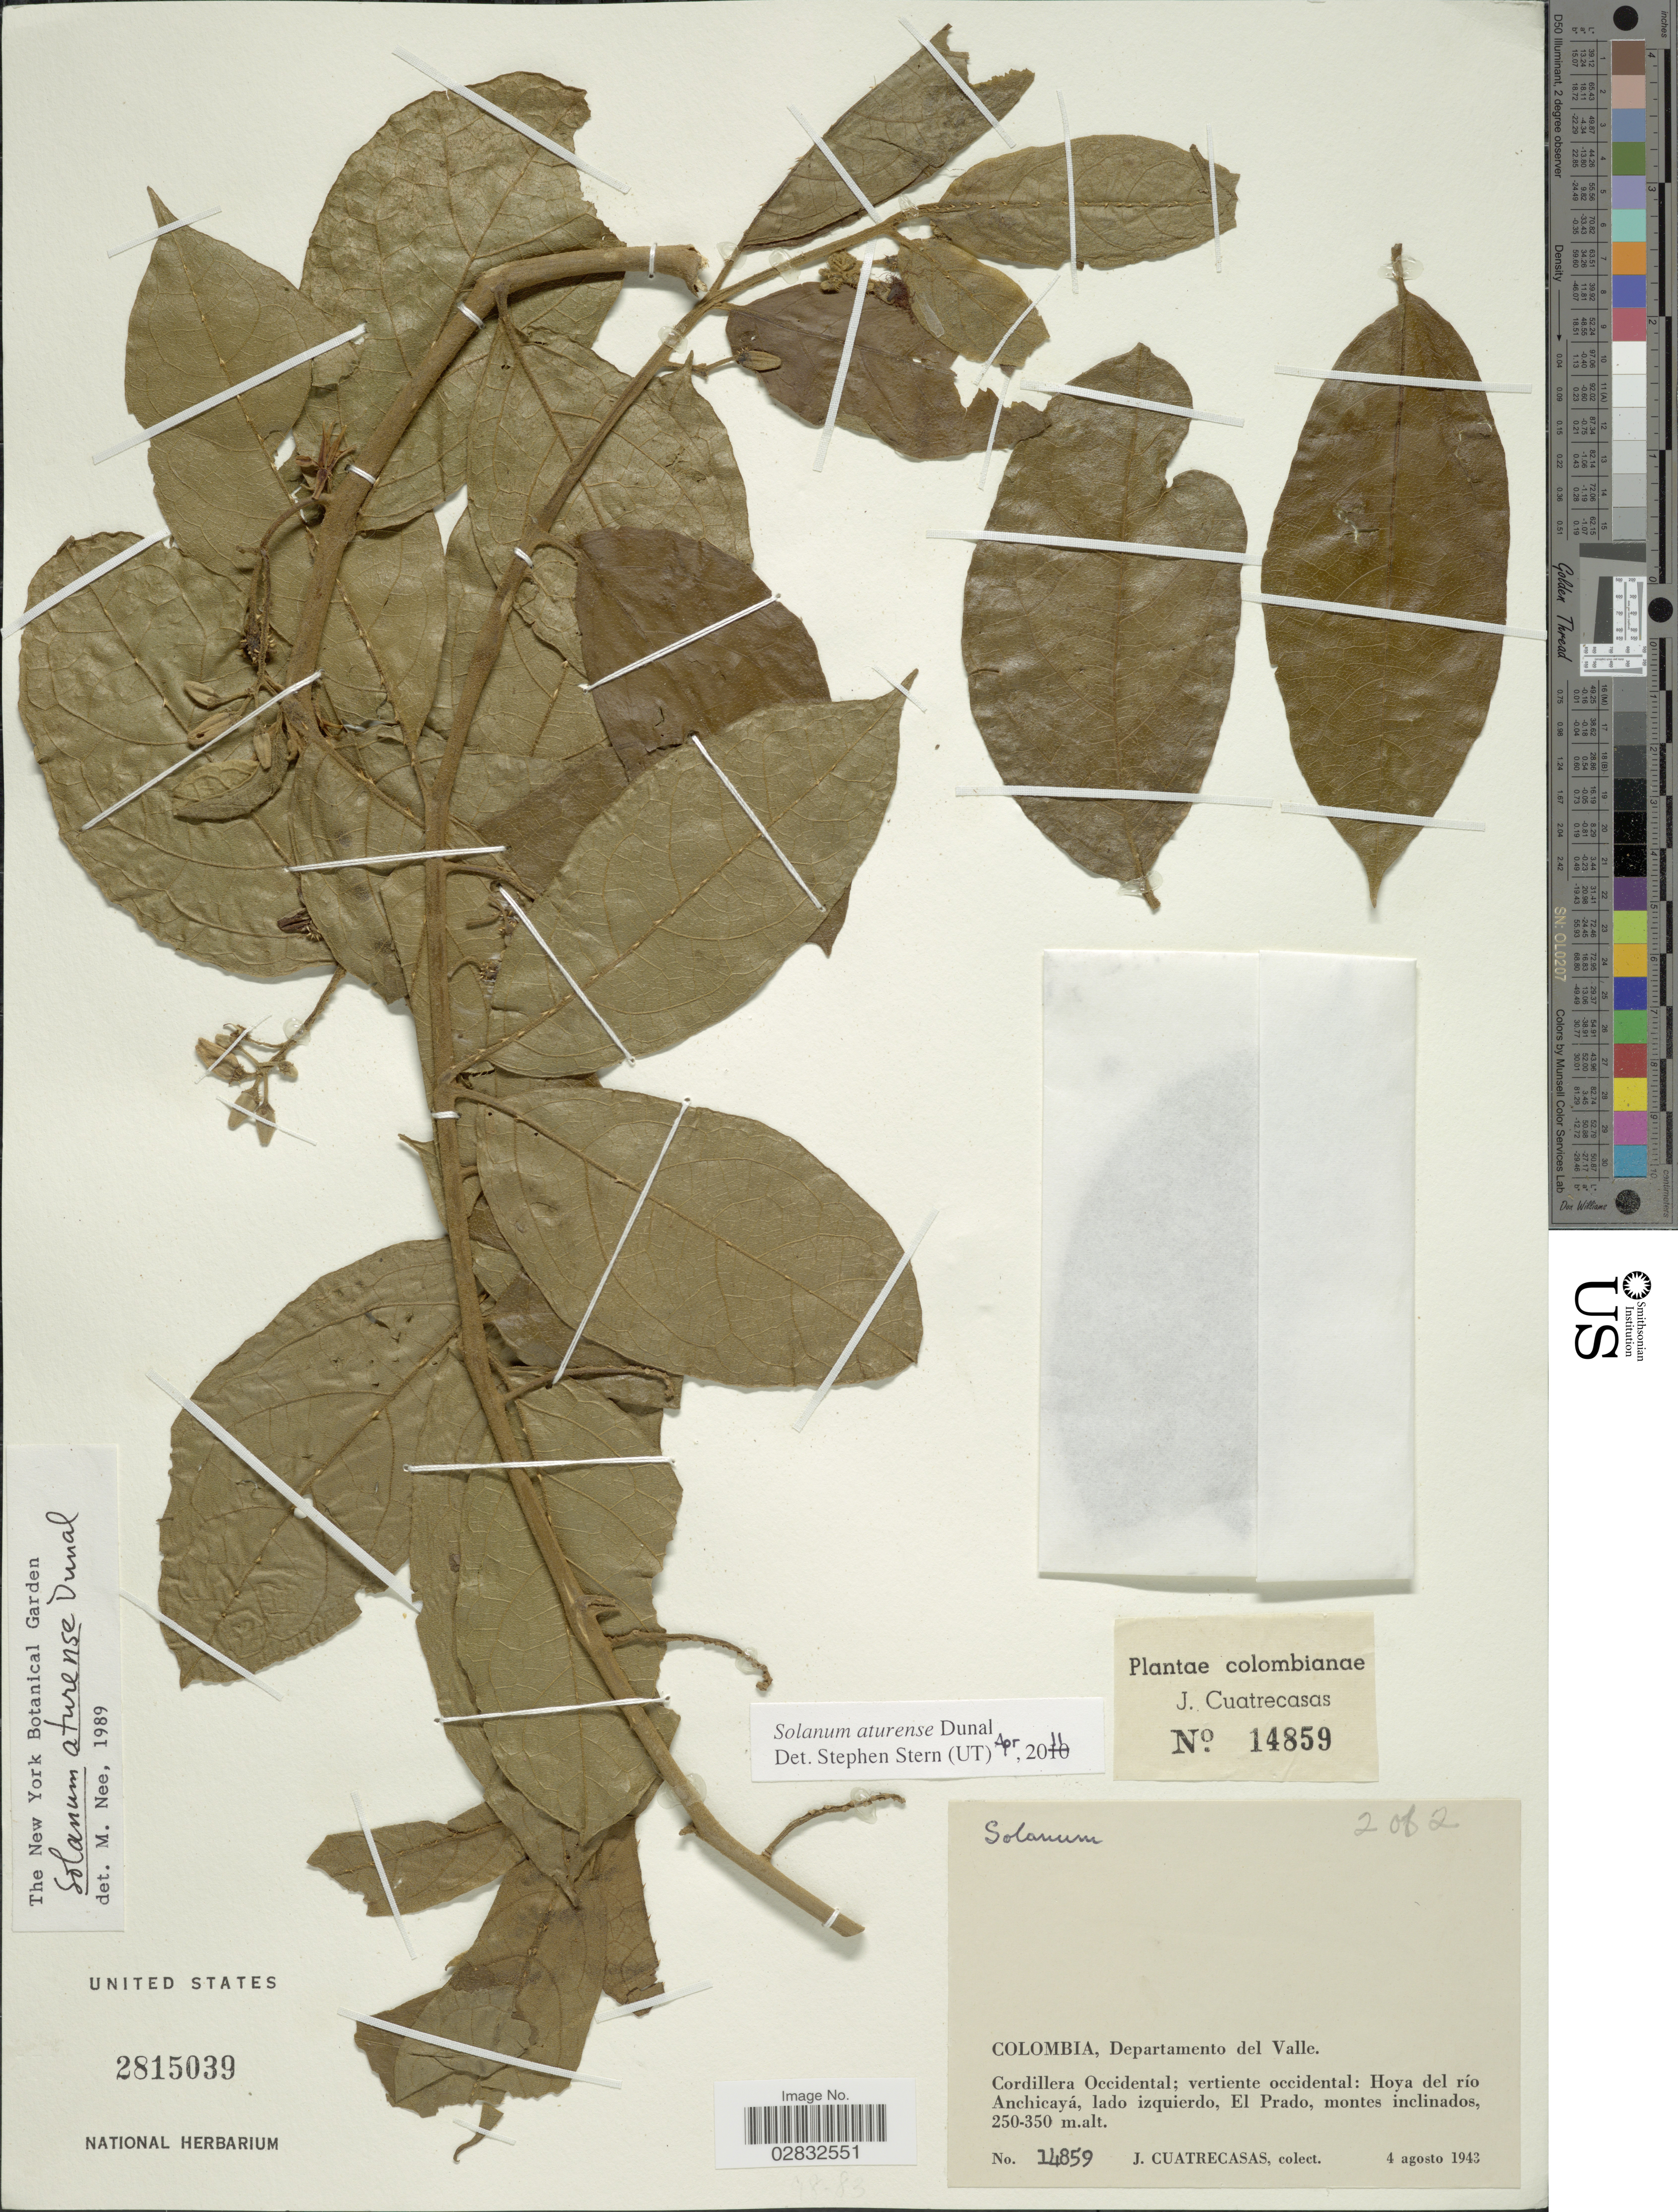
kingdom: Plantae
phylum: Tracheophyta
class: Magnoliopsida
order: Solanales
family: Solanaceae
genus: Solanum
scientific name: Solanum aturense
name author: Humb. & Bonpl. ex Dunal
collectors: J. Cuatrecasas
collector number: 14859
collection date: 1943-08-04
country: Colombia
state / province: Valle del Cauca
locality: Departamento del Valle, Cordillera Occidental, vertiente occidental, Hoya del río Anchicayá, lado izquierdo, El Prado, montes inclinados.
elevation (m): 250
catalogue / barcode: US 2815039